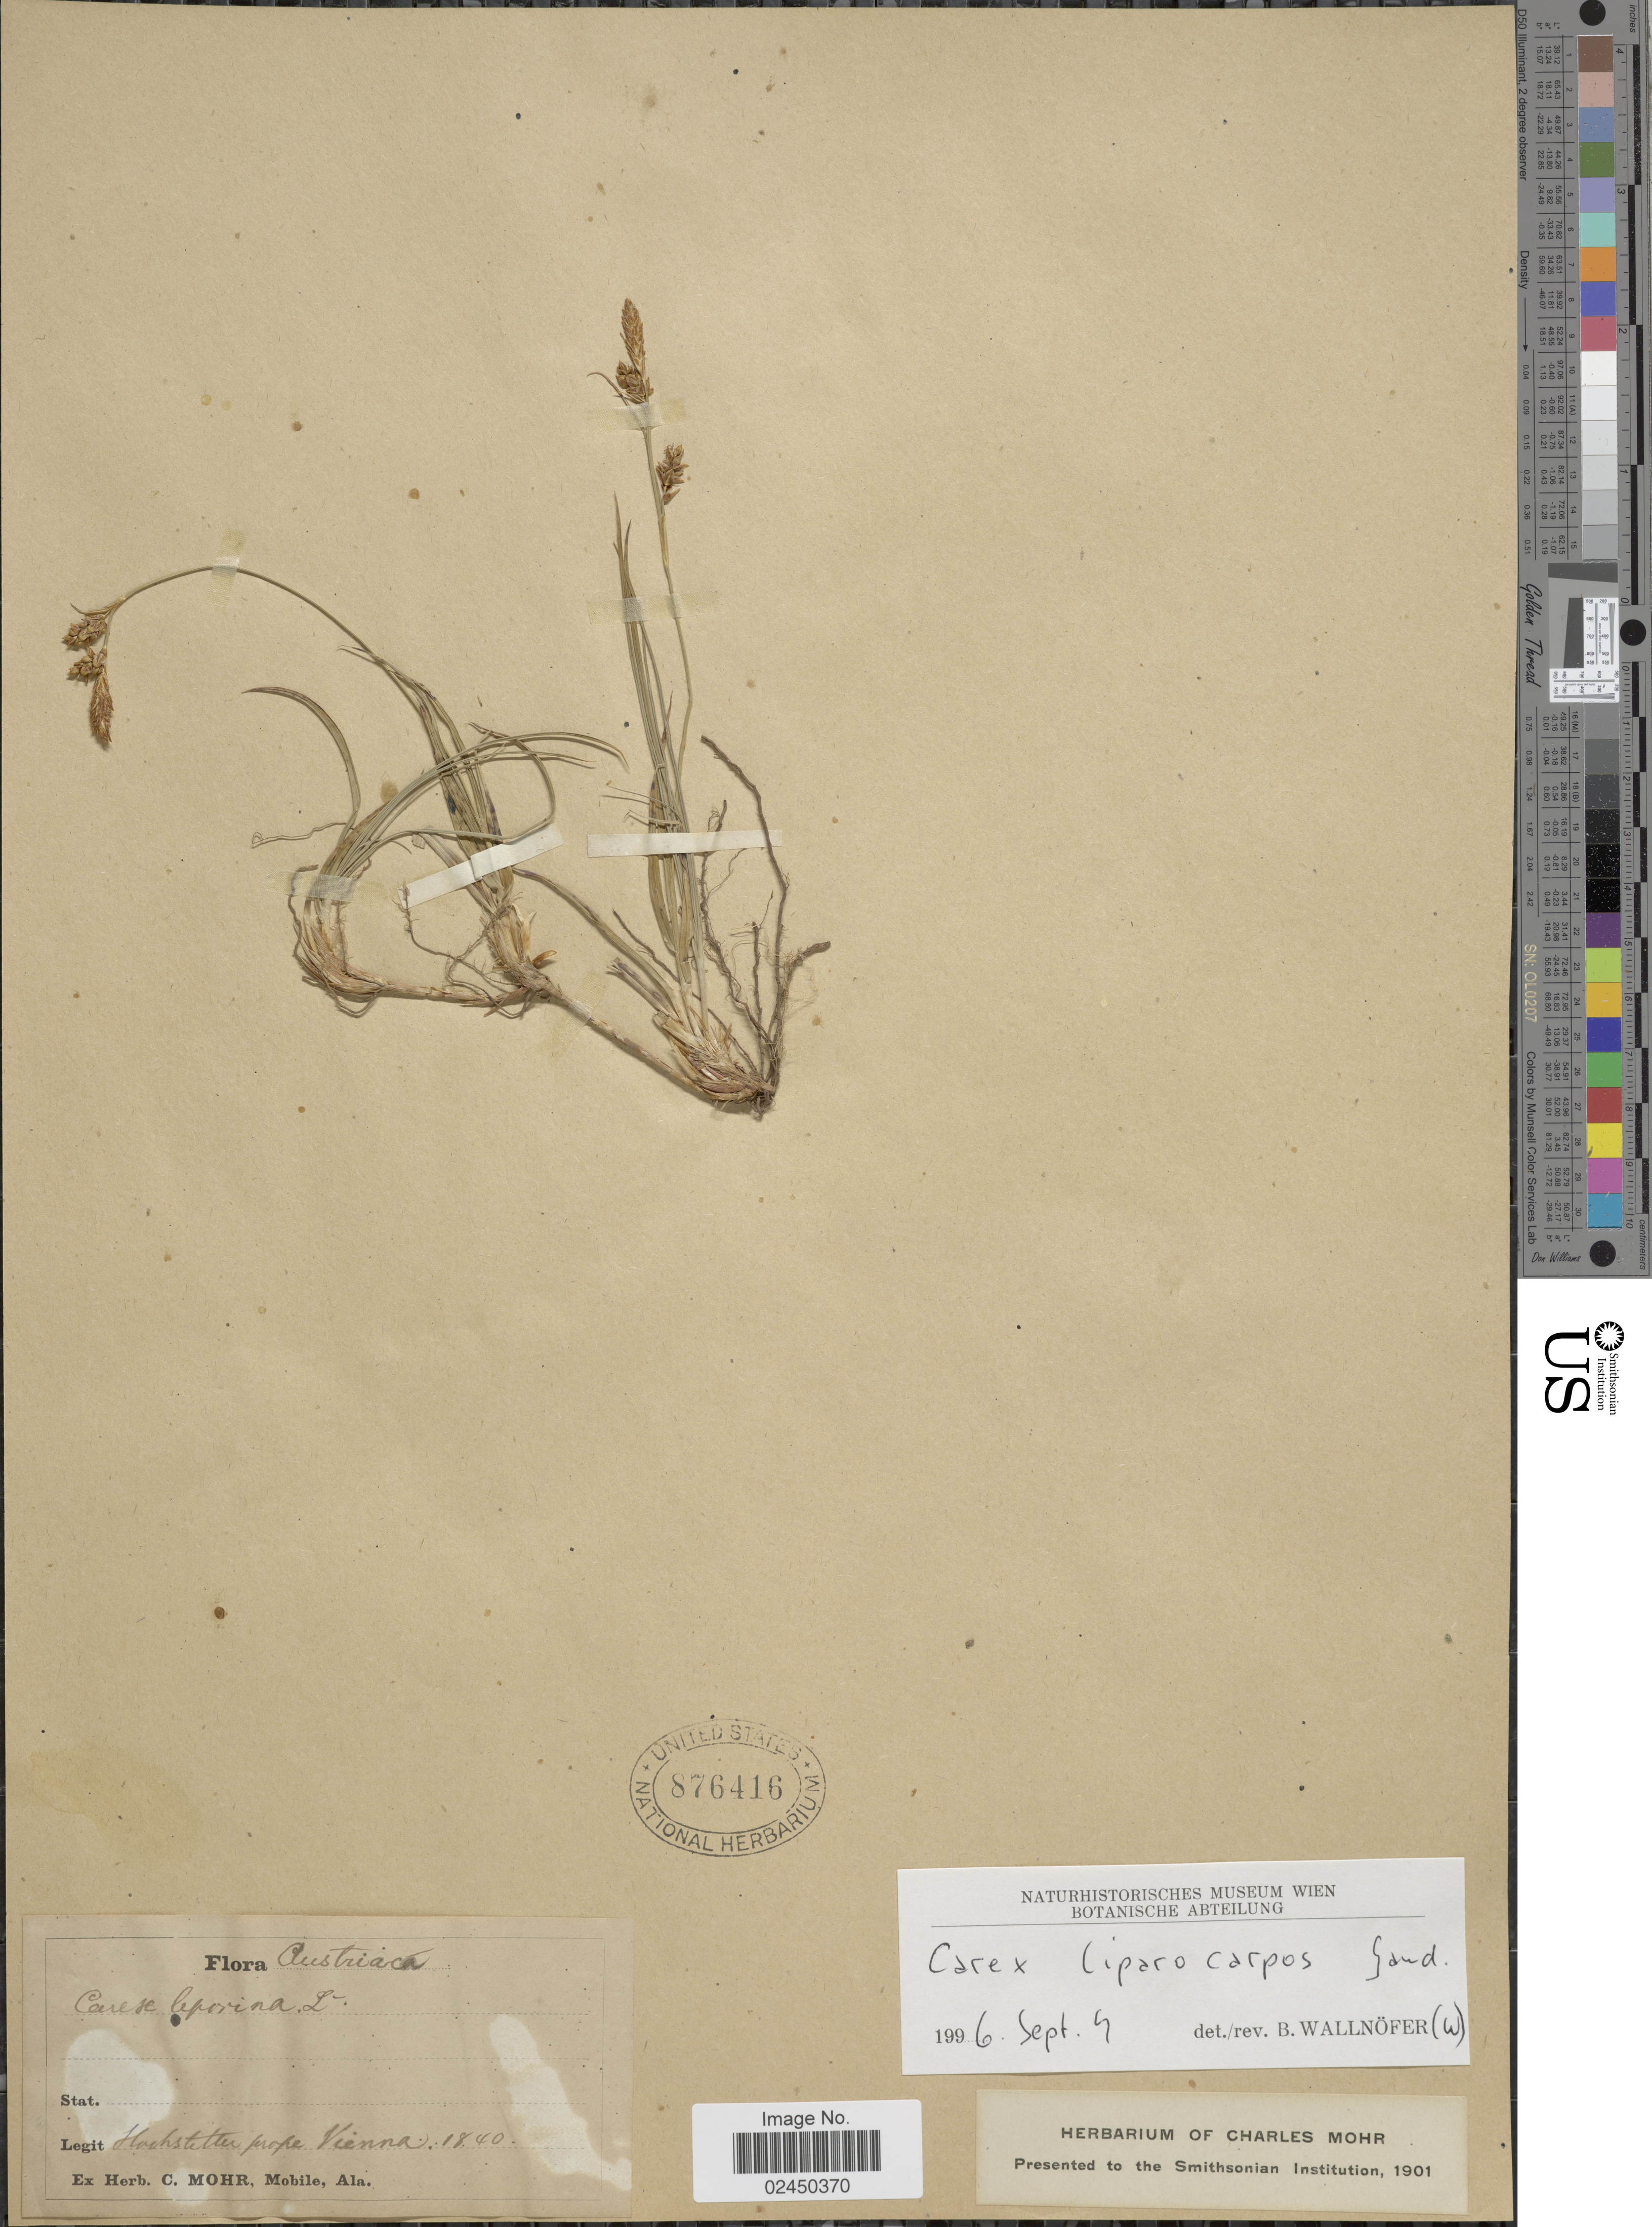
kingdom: Plantae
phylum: Tracheophyta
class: Liliopsida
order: Poales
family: Cyperaceae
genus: Carex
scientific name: Carex liparocarpos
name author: Gaudin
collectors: ex herb. Charles Mohr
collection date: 1840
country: Austria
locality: Austriaca, Hochstetter prope Vienna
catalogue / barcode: US 876416